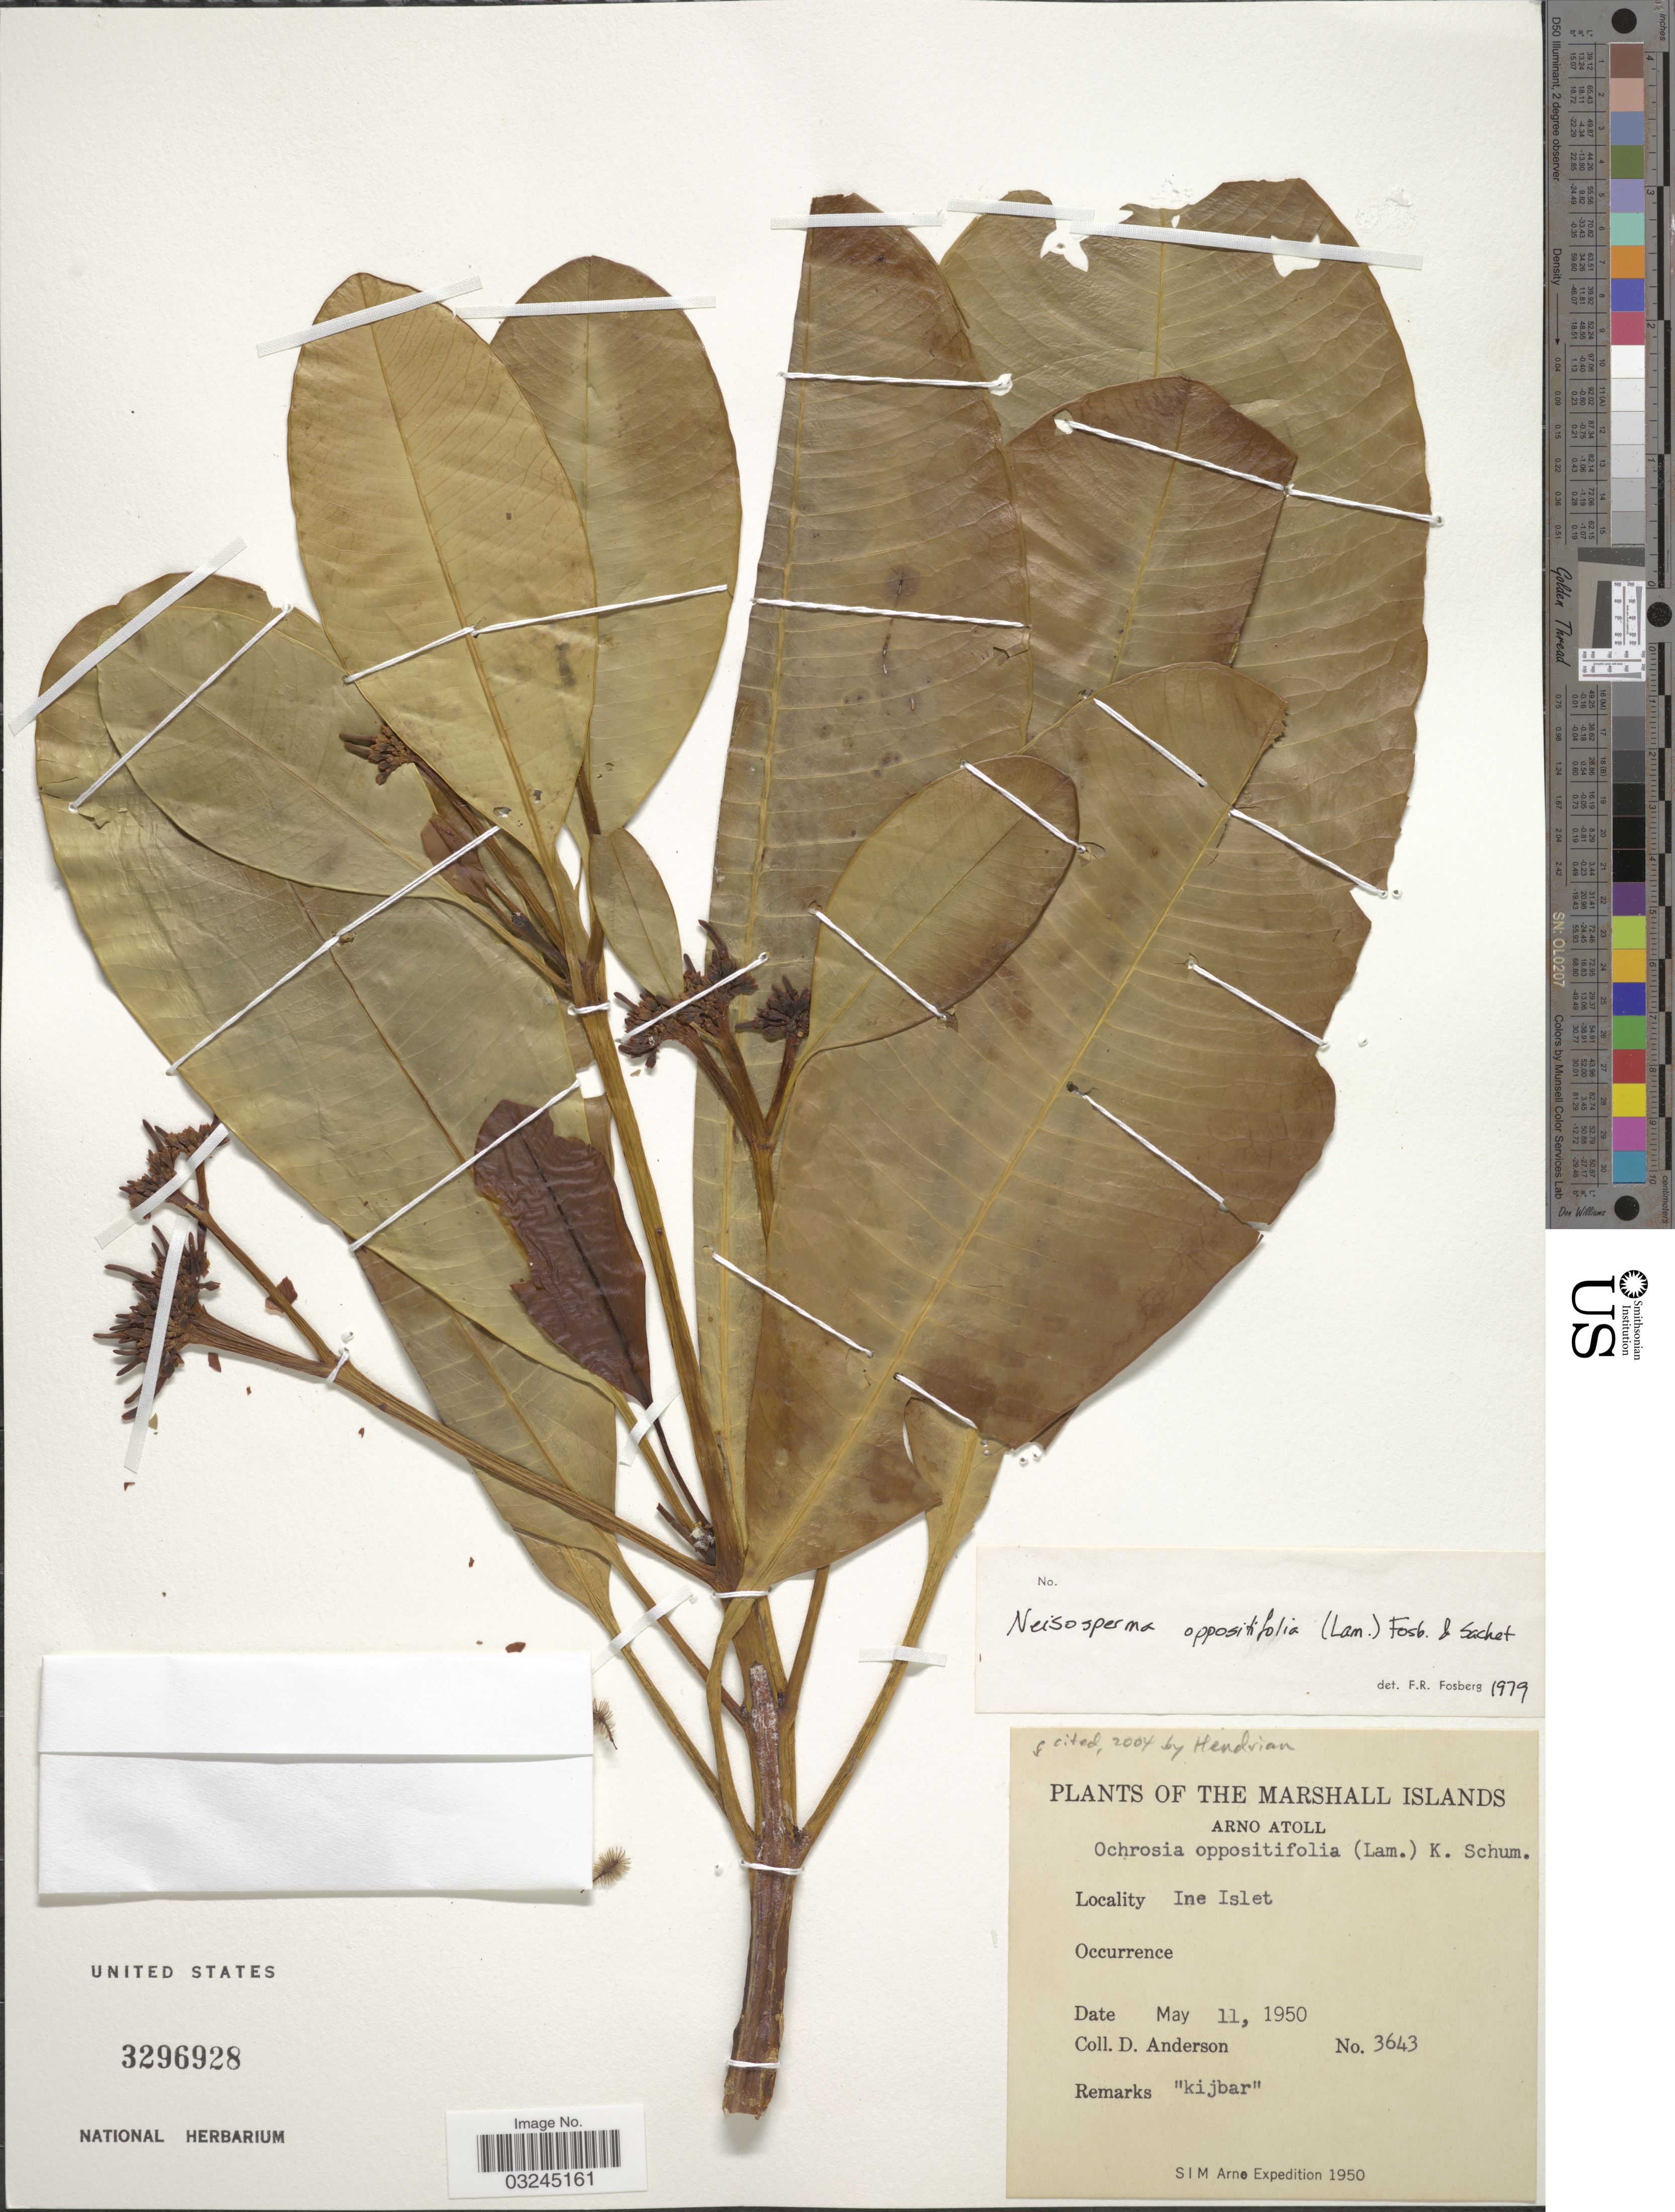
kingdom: Plantae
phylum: Tracheophyta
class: Magnoliopsida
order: Gentianales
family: Apocynaceae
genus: Ochrosia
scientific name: Ochrosia oppositifolia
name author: (Lam.) K. Schum.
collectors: D. Anderson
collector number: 3643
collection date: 1950-05-11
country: Marshall Islands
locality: Arno Atoll. Ine Islet.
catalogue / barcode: US 3296928